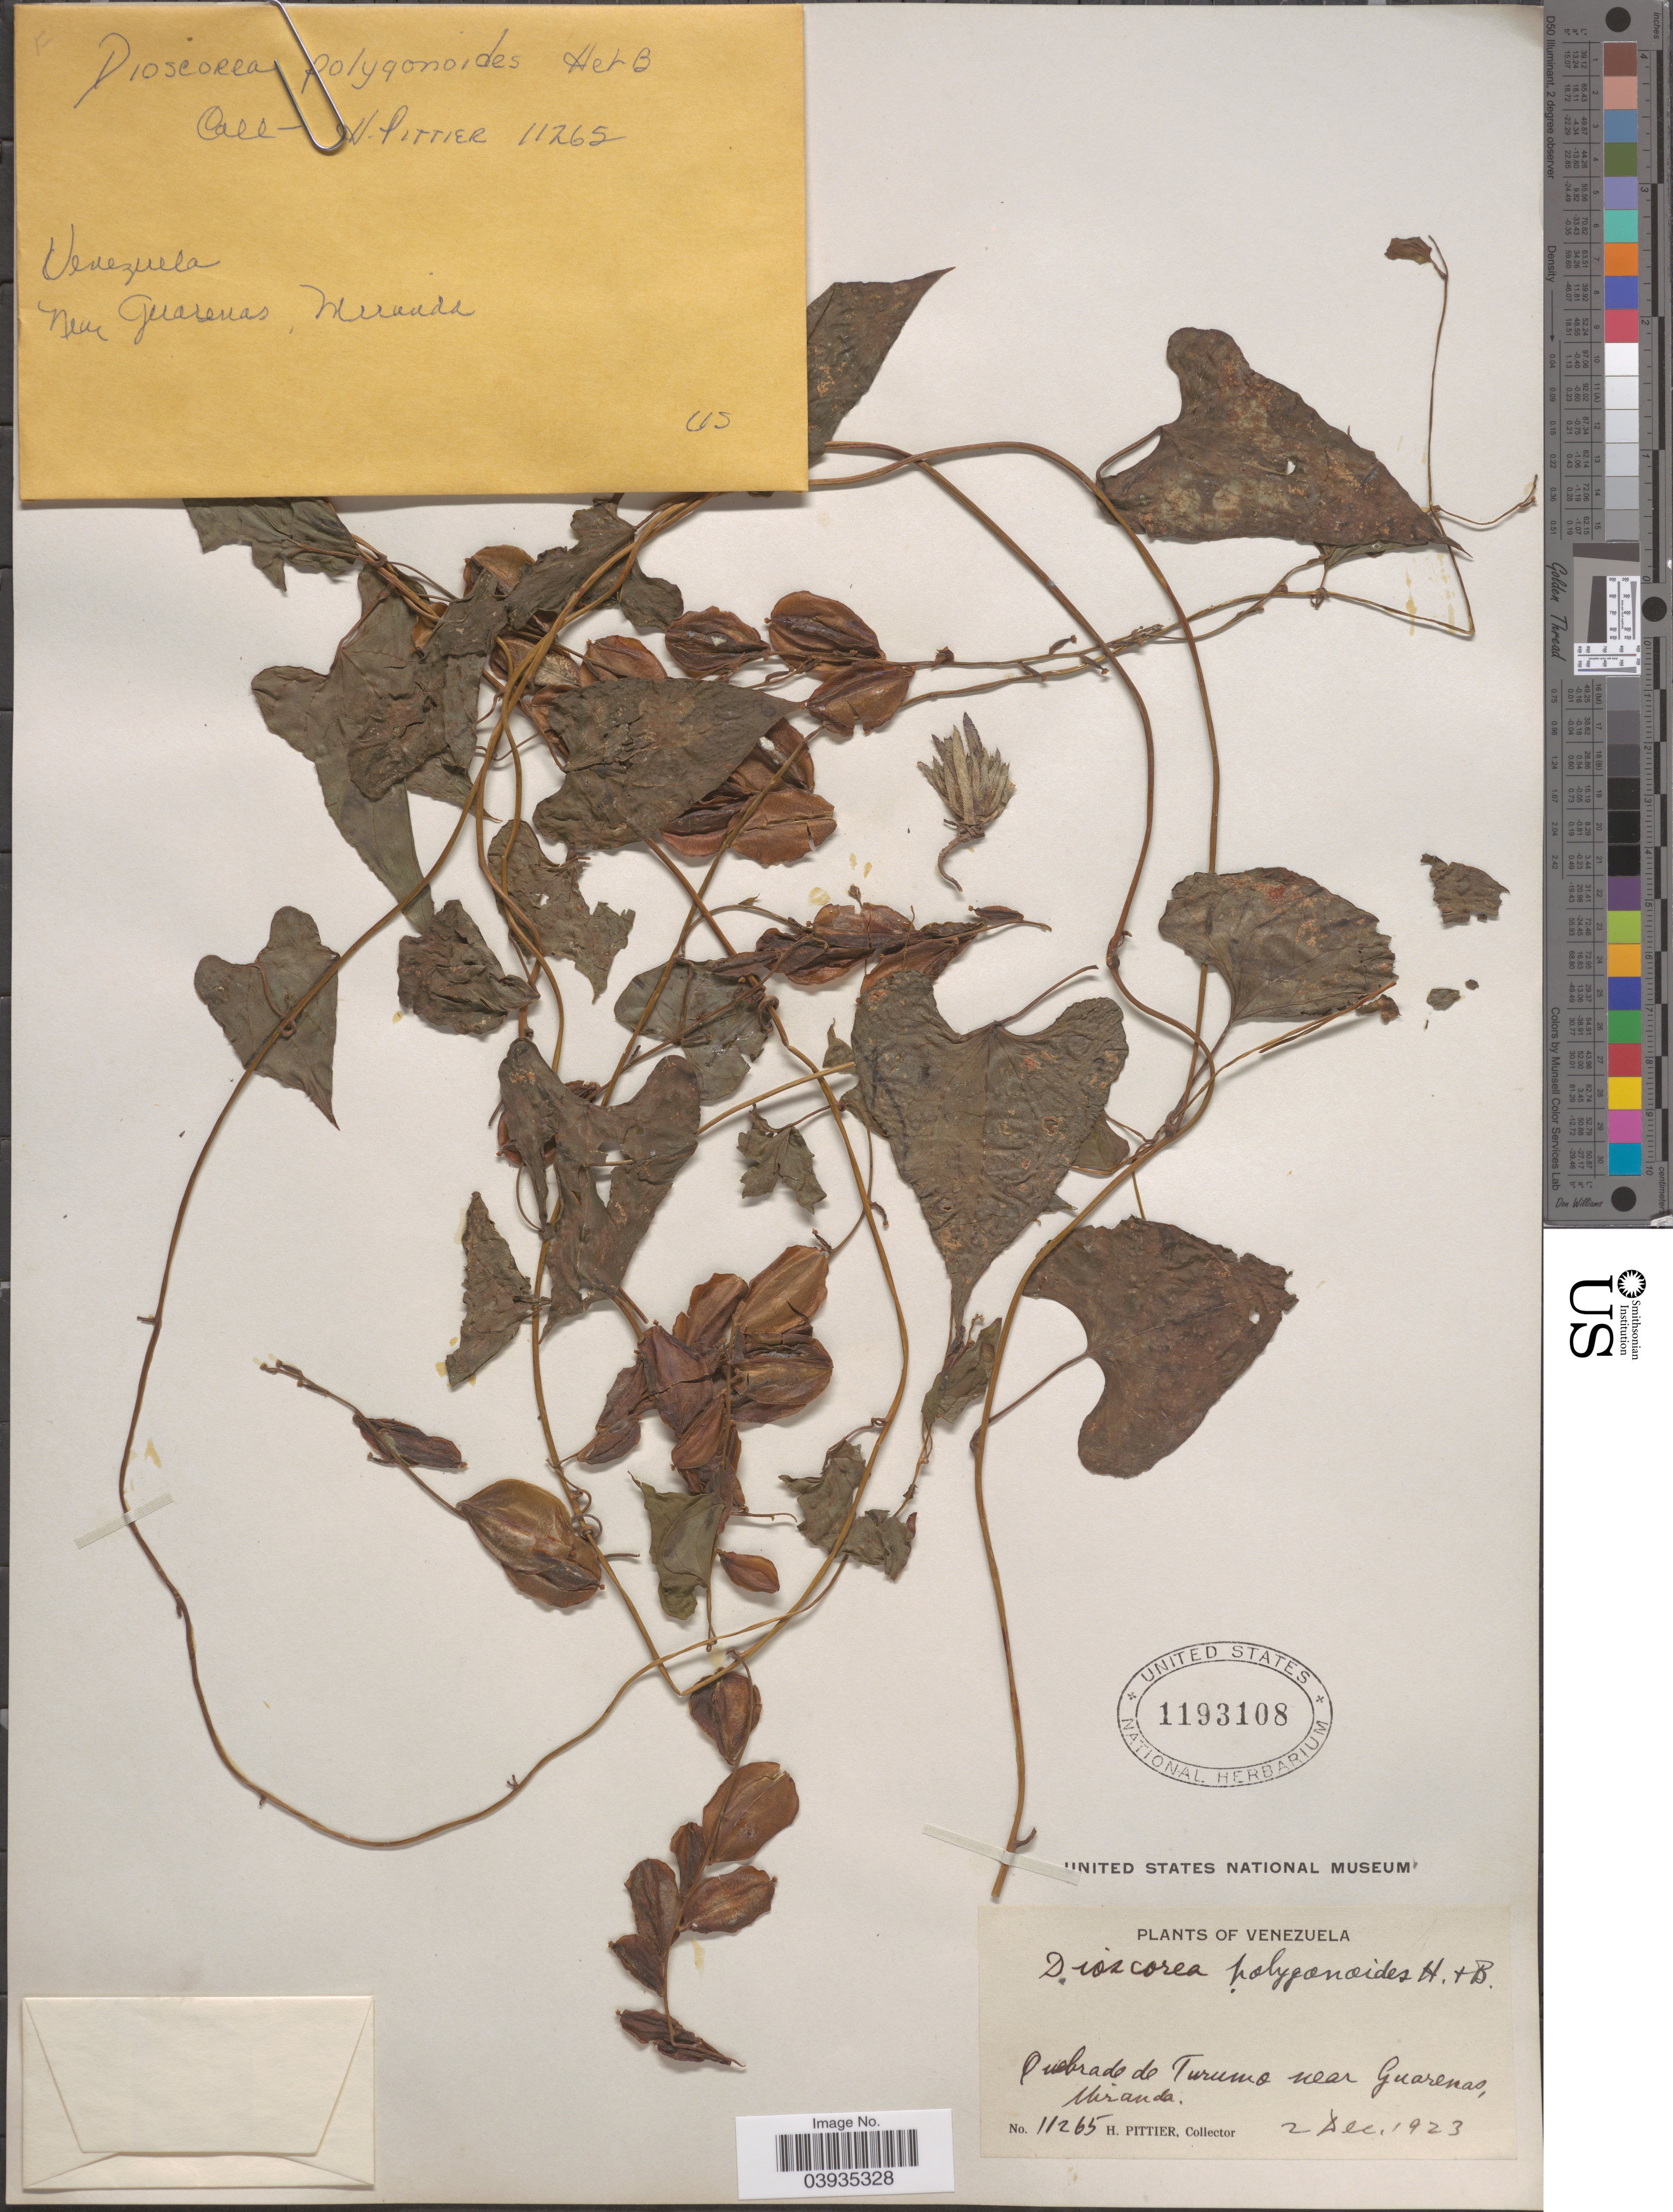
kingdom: Plantae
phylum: Tracheophyta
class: Liliopsida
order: Dioscoreales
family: Dioscoreaceae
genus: Dioscorea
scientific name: Dioscorea polygonoides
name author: Humb. & Bonpl. ex Willd.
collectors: H. F. Pittier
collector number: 11265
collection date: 1923-12-02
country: Venezuela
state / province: Miranda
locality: Quebrada de Turumo near Guarenas.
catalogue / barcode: US 1193108